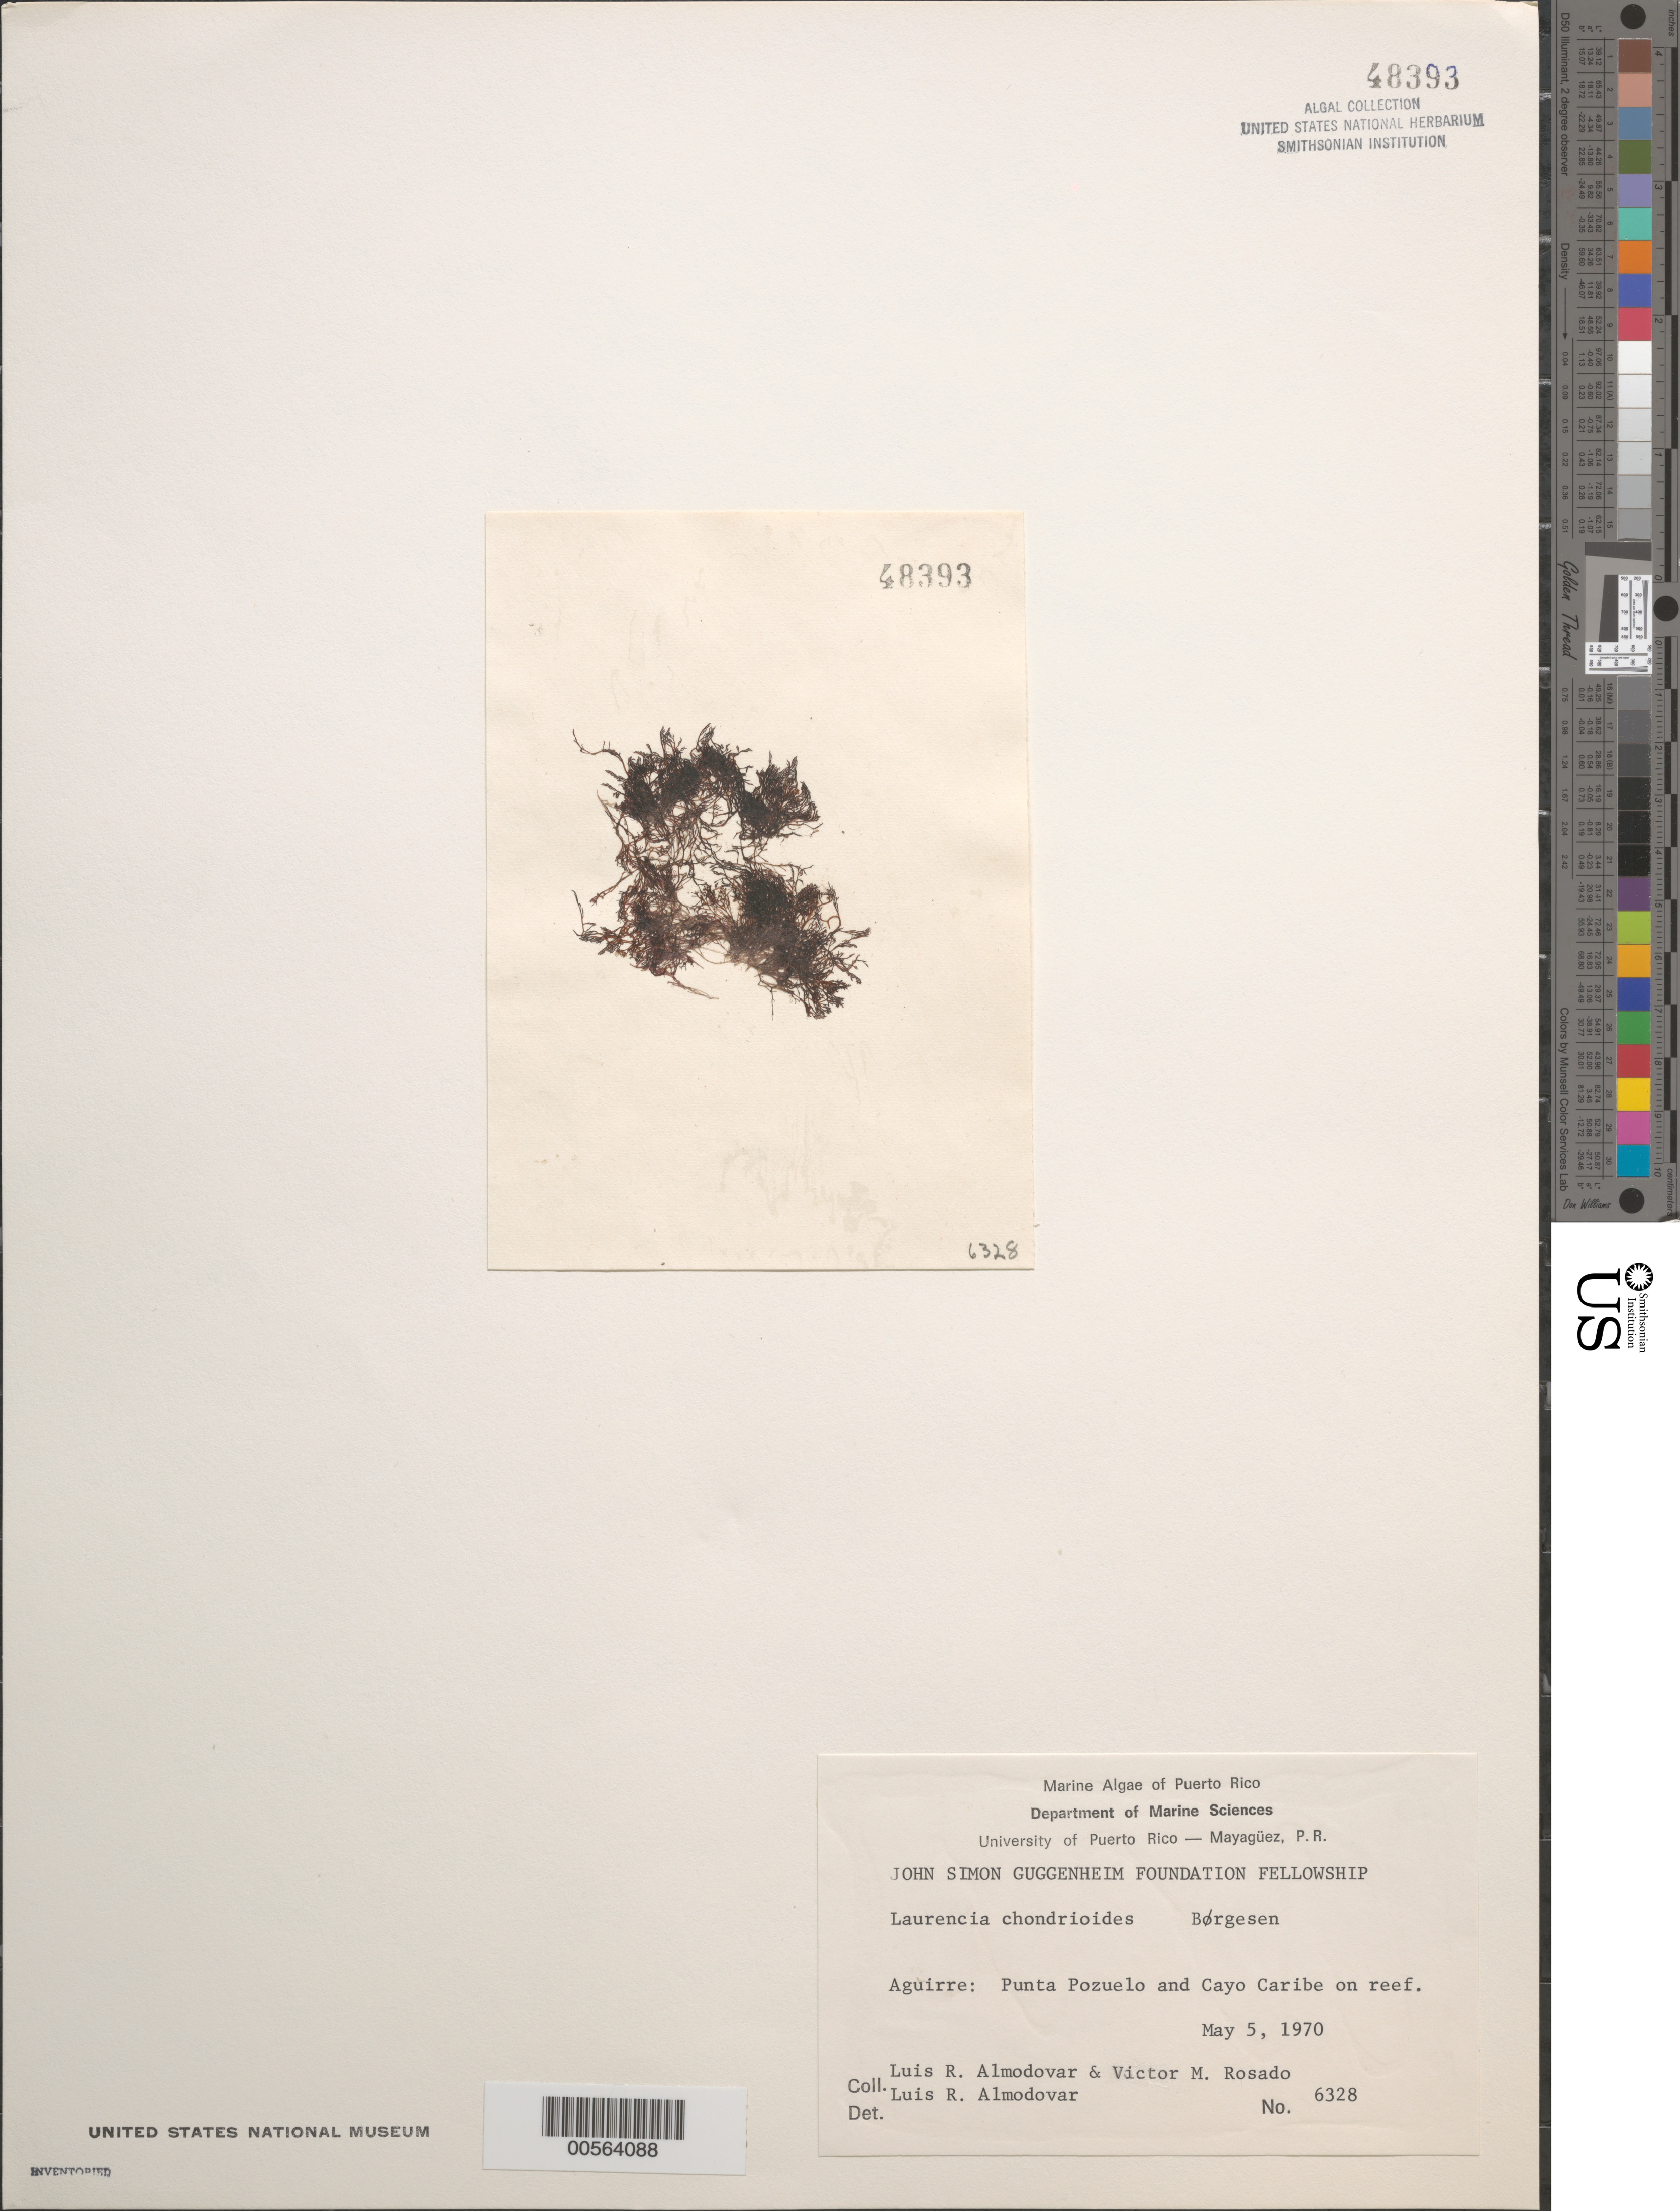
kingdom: Plantae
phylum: Rhodophyta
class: Florideophyceae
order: Ceramiales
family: Rhodomelaceae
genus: Laurencia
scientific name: Laurencia chondrioides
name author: Børgesen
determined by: Almodovar, L. R.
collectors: L. Almodovar & V. Rosado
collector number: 6328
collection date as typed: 05 May 1970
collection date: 1970-05-05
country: Puerto Rico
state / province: Guayama / Salinas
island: Cayo Caribe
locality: Aguirre, Punta Pozuelo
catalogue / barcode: US 48393